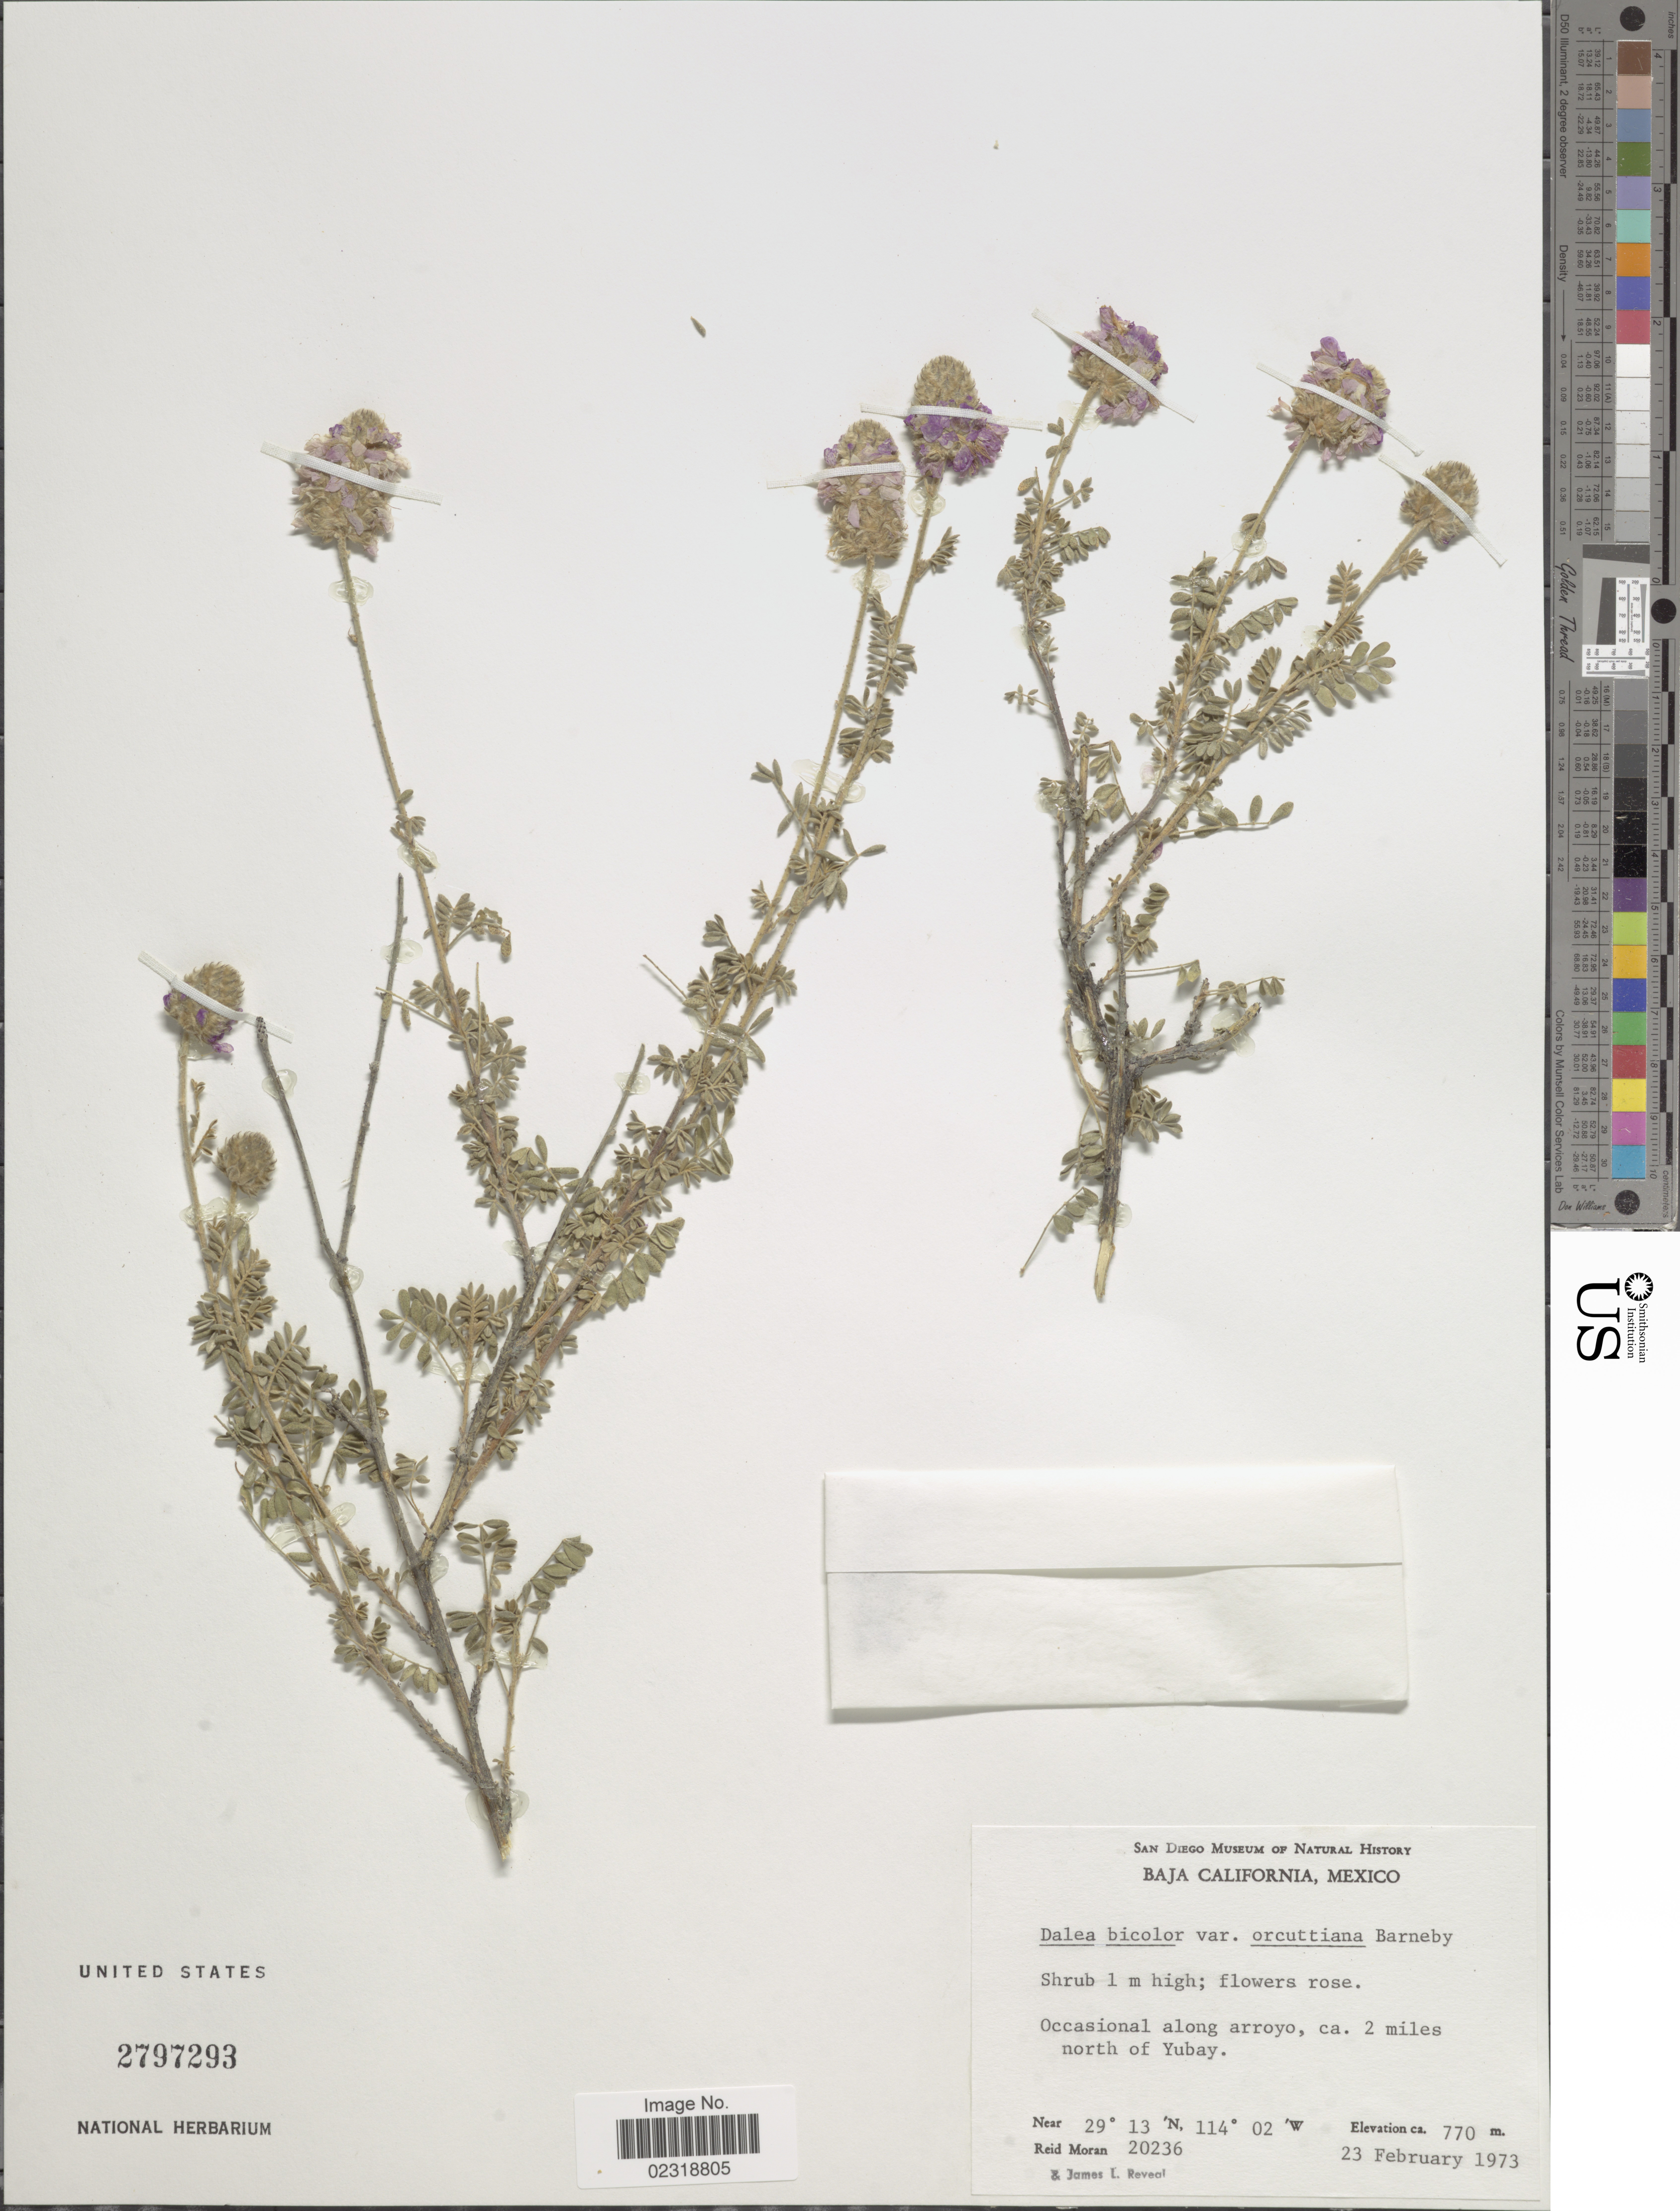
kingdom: Plantae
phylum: Tracheophyta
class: Magnoliopsida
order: Fabales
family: Fabaceae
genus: Dalea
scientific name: Dalea bicolor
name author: Humb. & Bonpl. ex Willd.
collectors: R. V. Moran & J. L. Reveal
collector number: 20236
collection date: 1973-02-23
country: Mexico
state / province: Baja California Norte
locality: Occasional along arroyo, ca. 2 miles north of Yubay.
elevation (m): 770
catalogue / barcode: US 2797293